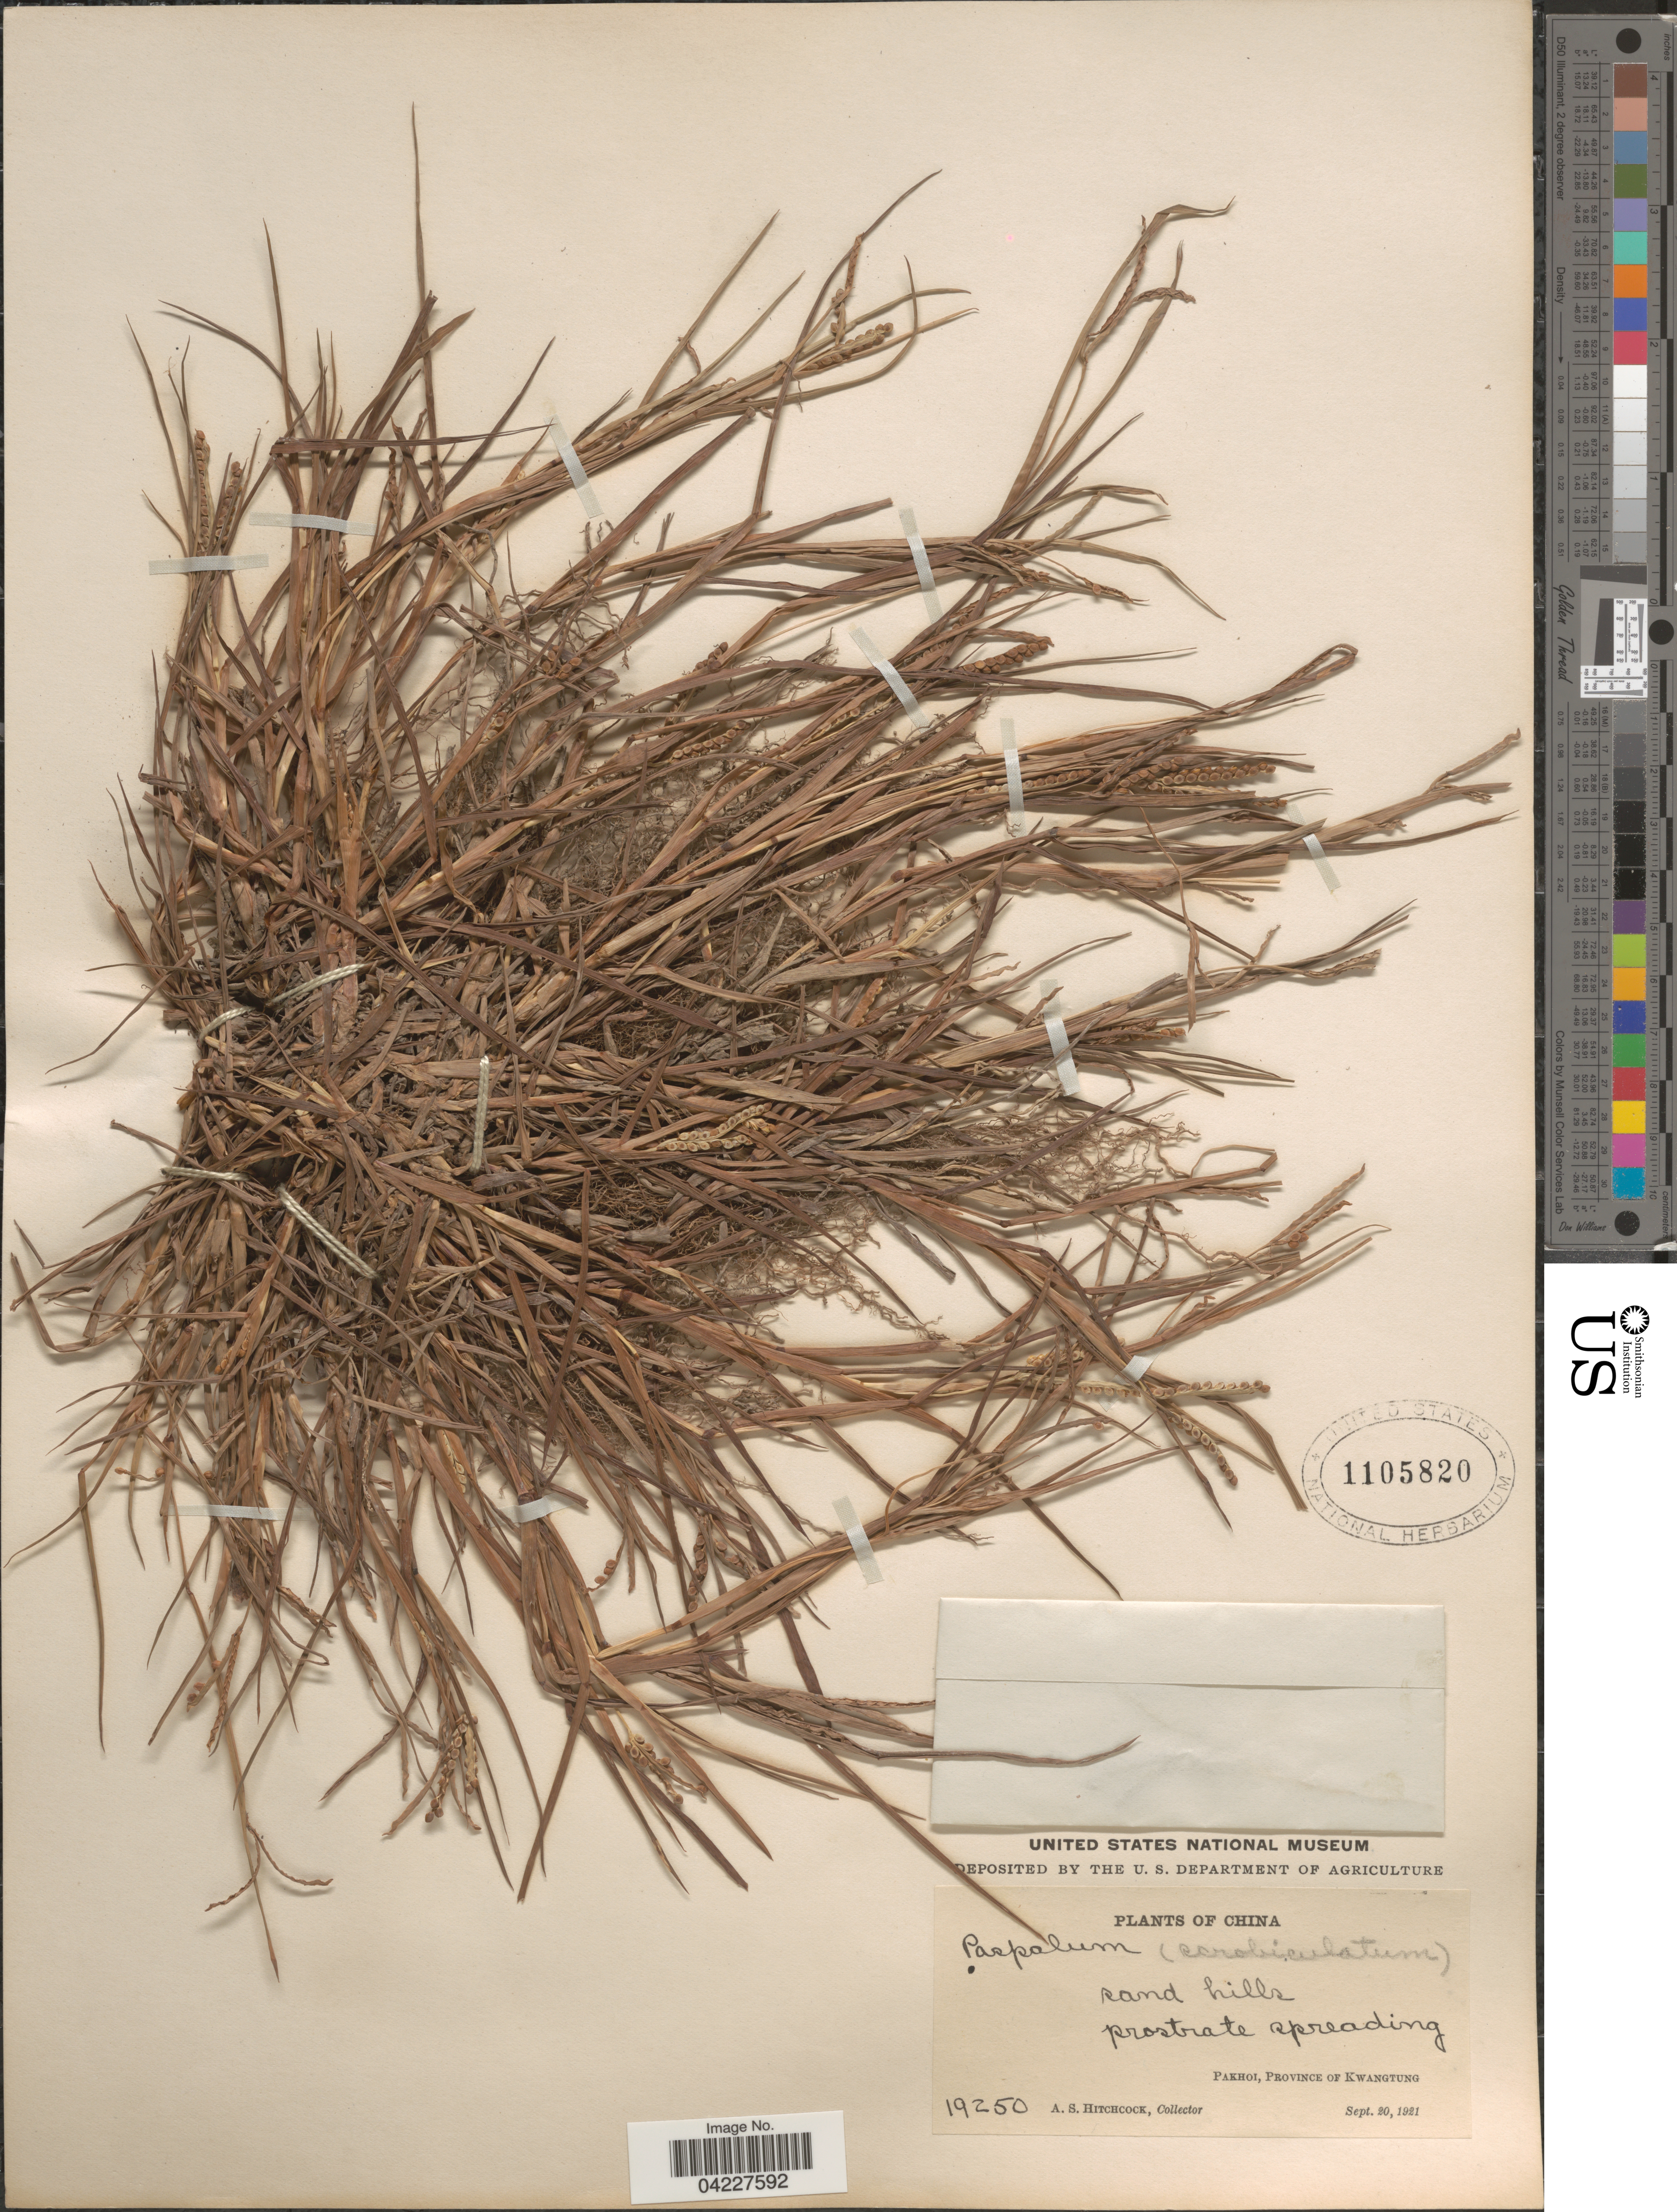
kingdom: Plantae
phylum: Tracheophyta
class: Liliopsida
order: Poales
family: Poaceae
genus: Paspalum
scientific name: Paspalum scrobiculatum var. bispicatum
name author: Hack. ex Merr.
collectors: A. S. Hitchcock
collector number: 19250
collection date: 1921-09-20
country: China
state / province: Guangdong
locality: Sand hills. Pakhoi, Province of Kwangtung.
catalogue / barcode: US 1105820